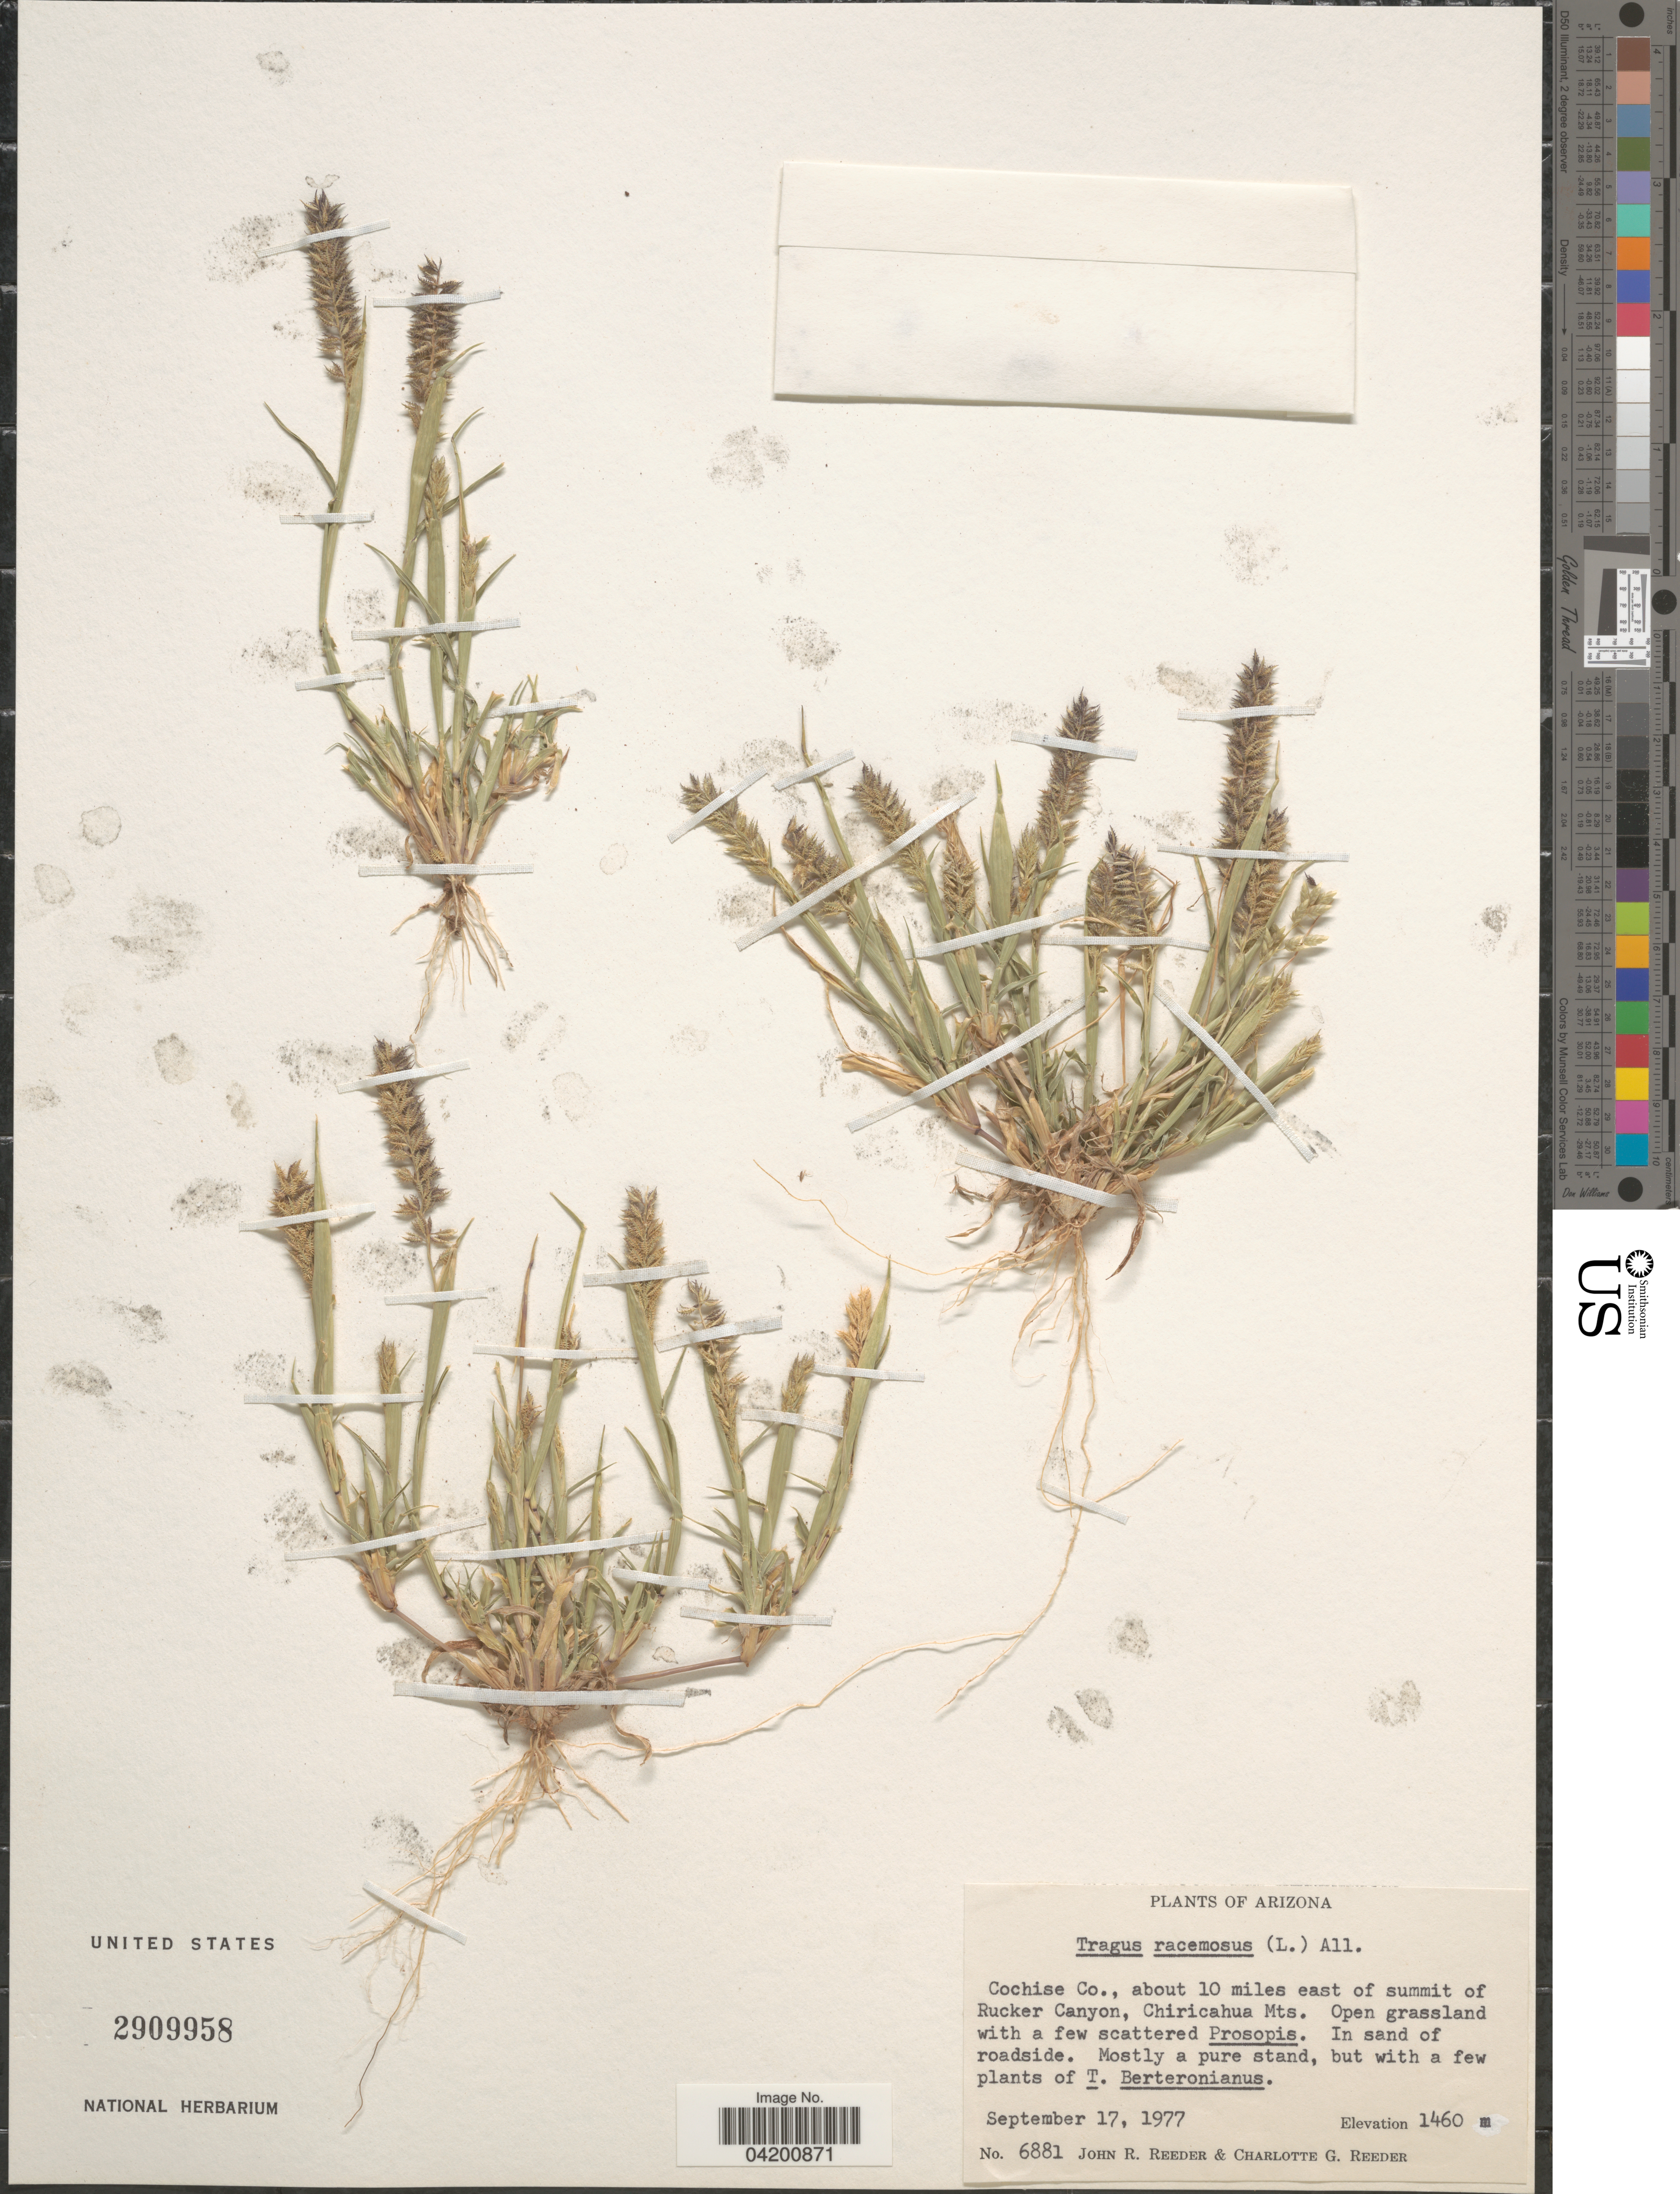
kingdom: Plantae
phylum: Tracheophyta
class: Liliopsida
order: Poales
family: Poaceae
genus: Tragus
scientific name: Tragus racemosus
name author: (L.) All.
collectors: J. R. Reeder & C. G. Reeder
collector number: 6881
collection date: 1977-09-17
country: United States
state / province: Arizona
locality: Cochise Co., about 10 miles east of summit of Rucker Canyon, Chiricahua Mts. In sand of Roadside.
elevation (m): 1460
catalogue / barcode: US 2909958